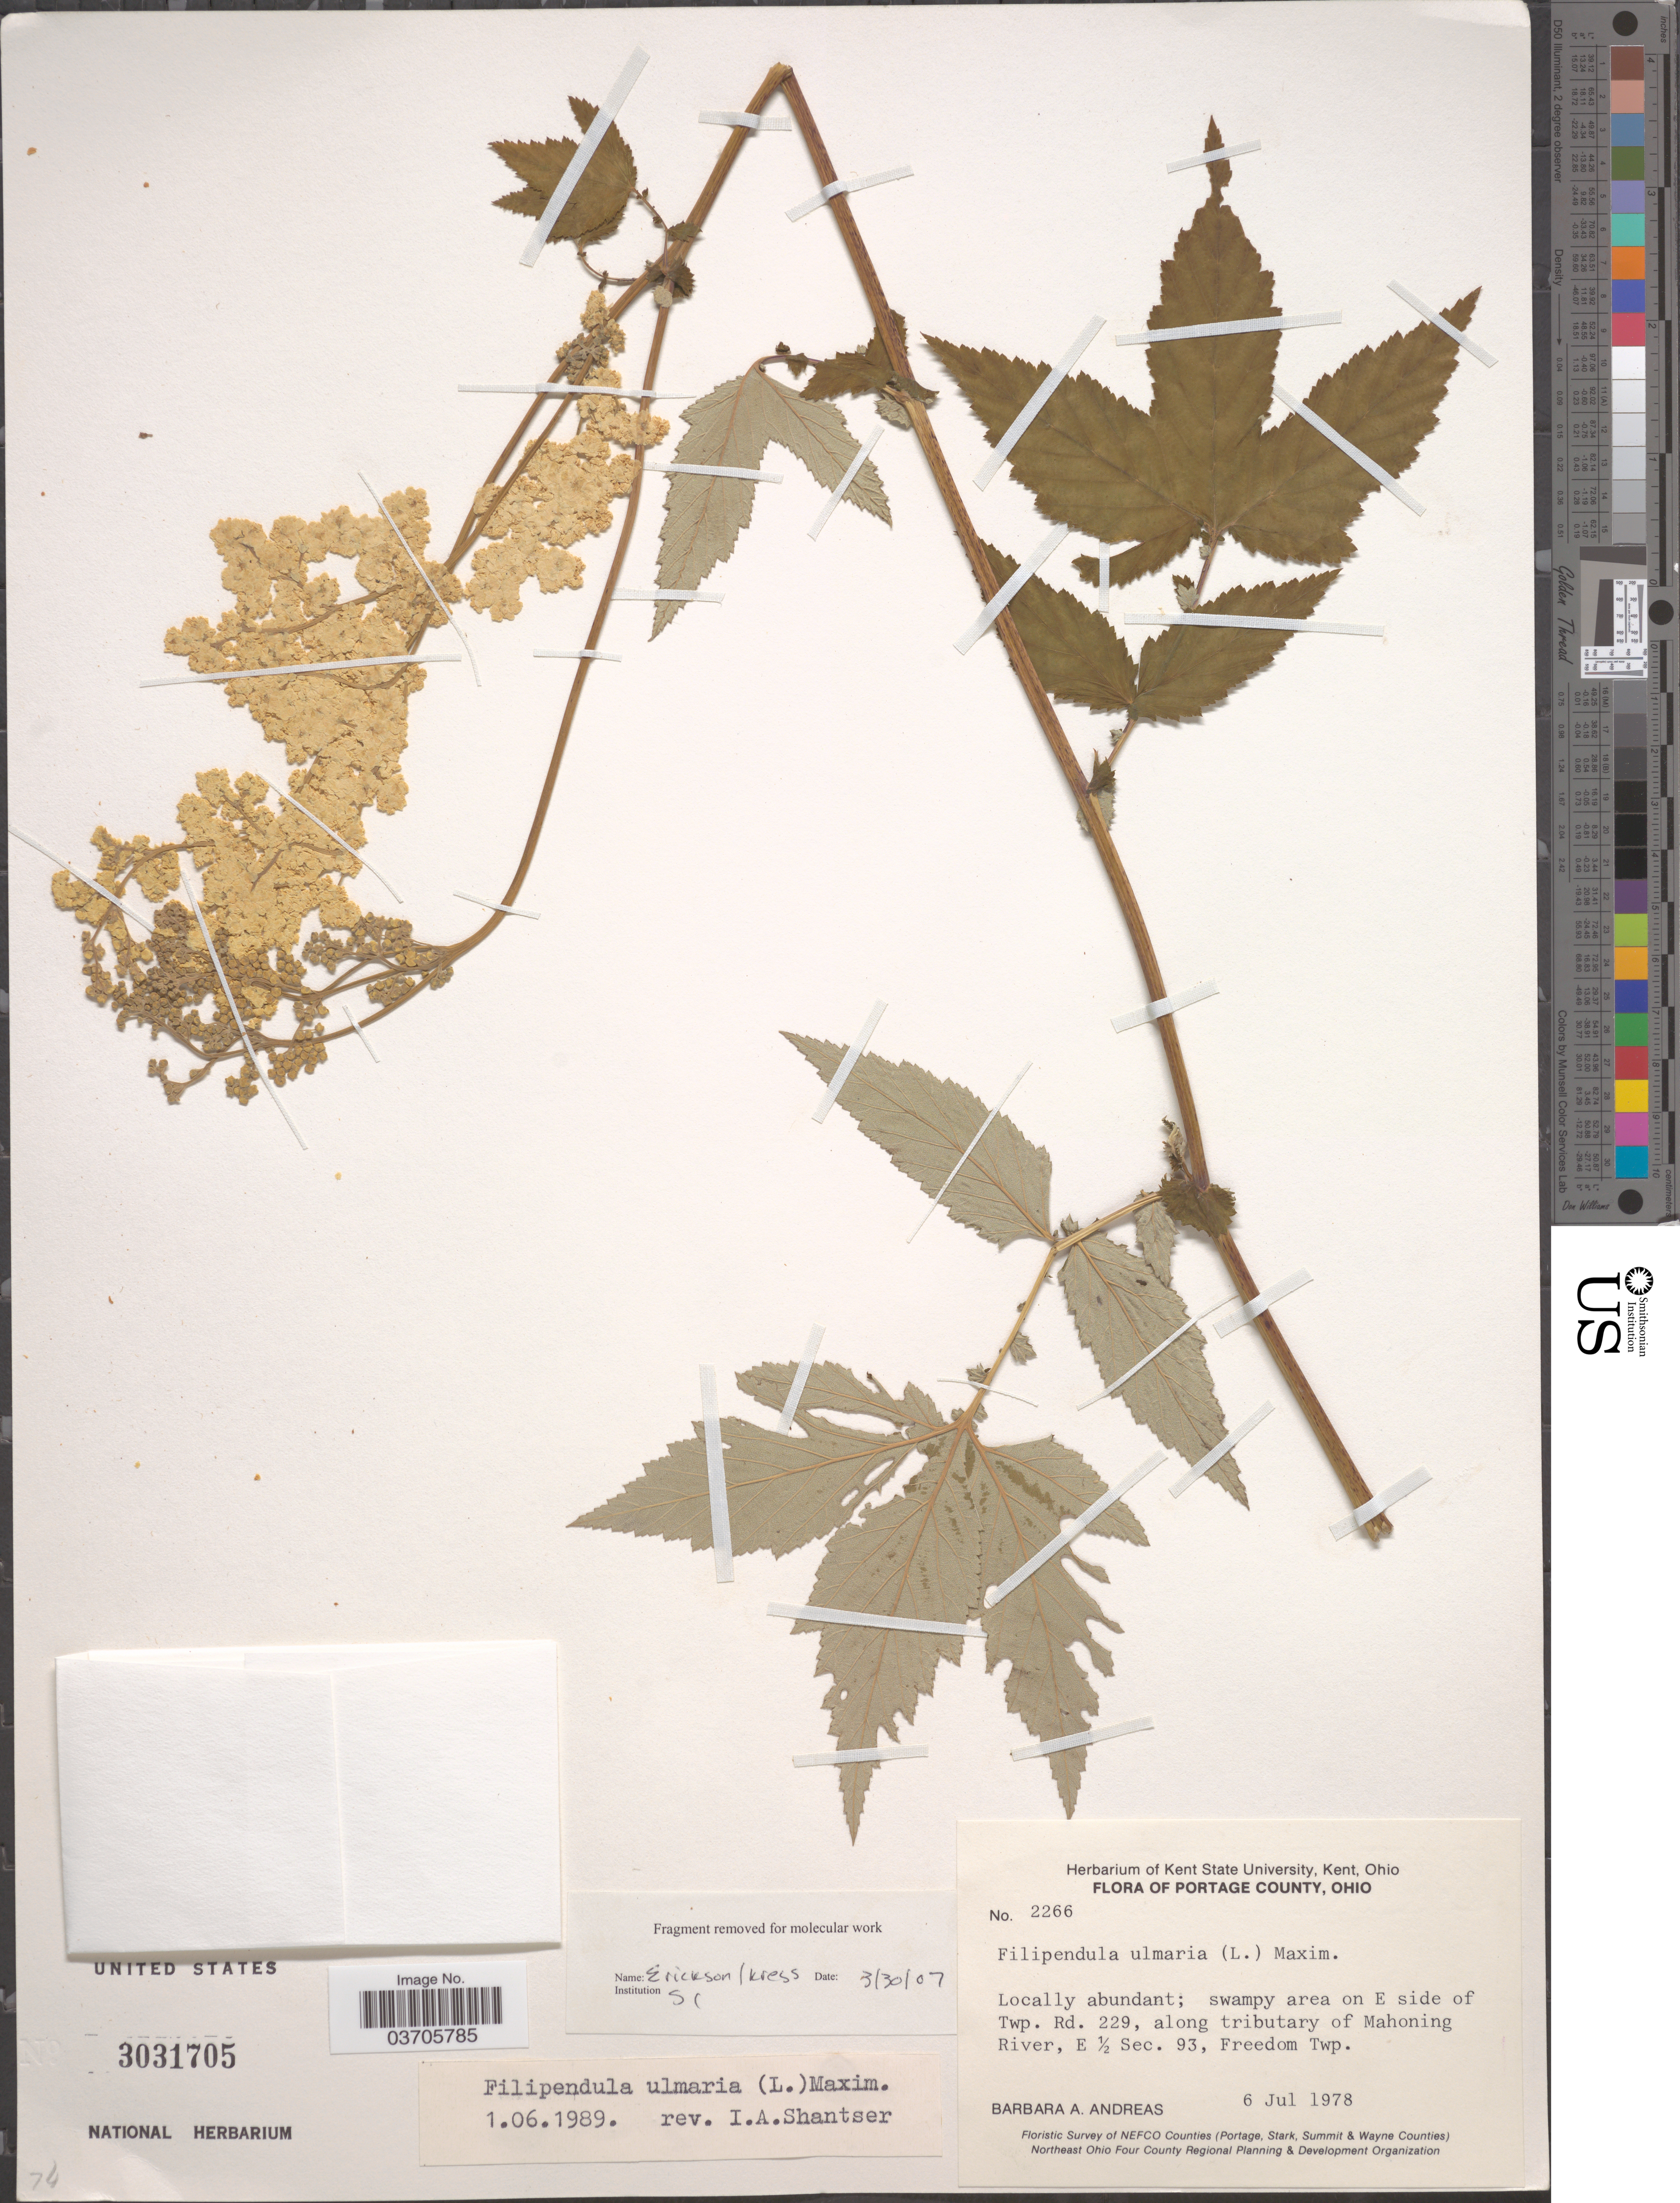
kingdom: Plantae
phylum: Tracheophyta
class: Magnoliopsida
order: Rosales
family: Rosaceae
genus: Filipendula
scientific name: Filipendula ulmaria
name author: (L.) Maxim.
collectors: B. A. Andreas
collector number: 2266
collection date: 1978-07-06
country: United States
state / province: Ohio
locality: Portage County. Swampy area on E side of Twp. Rd. 229, along tributary of Mahoning River, E ½ Sec. 93, Freedom Twp.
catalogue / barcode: US 3031705